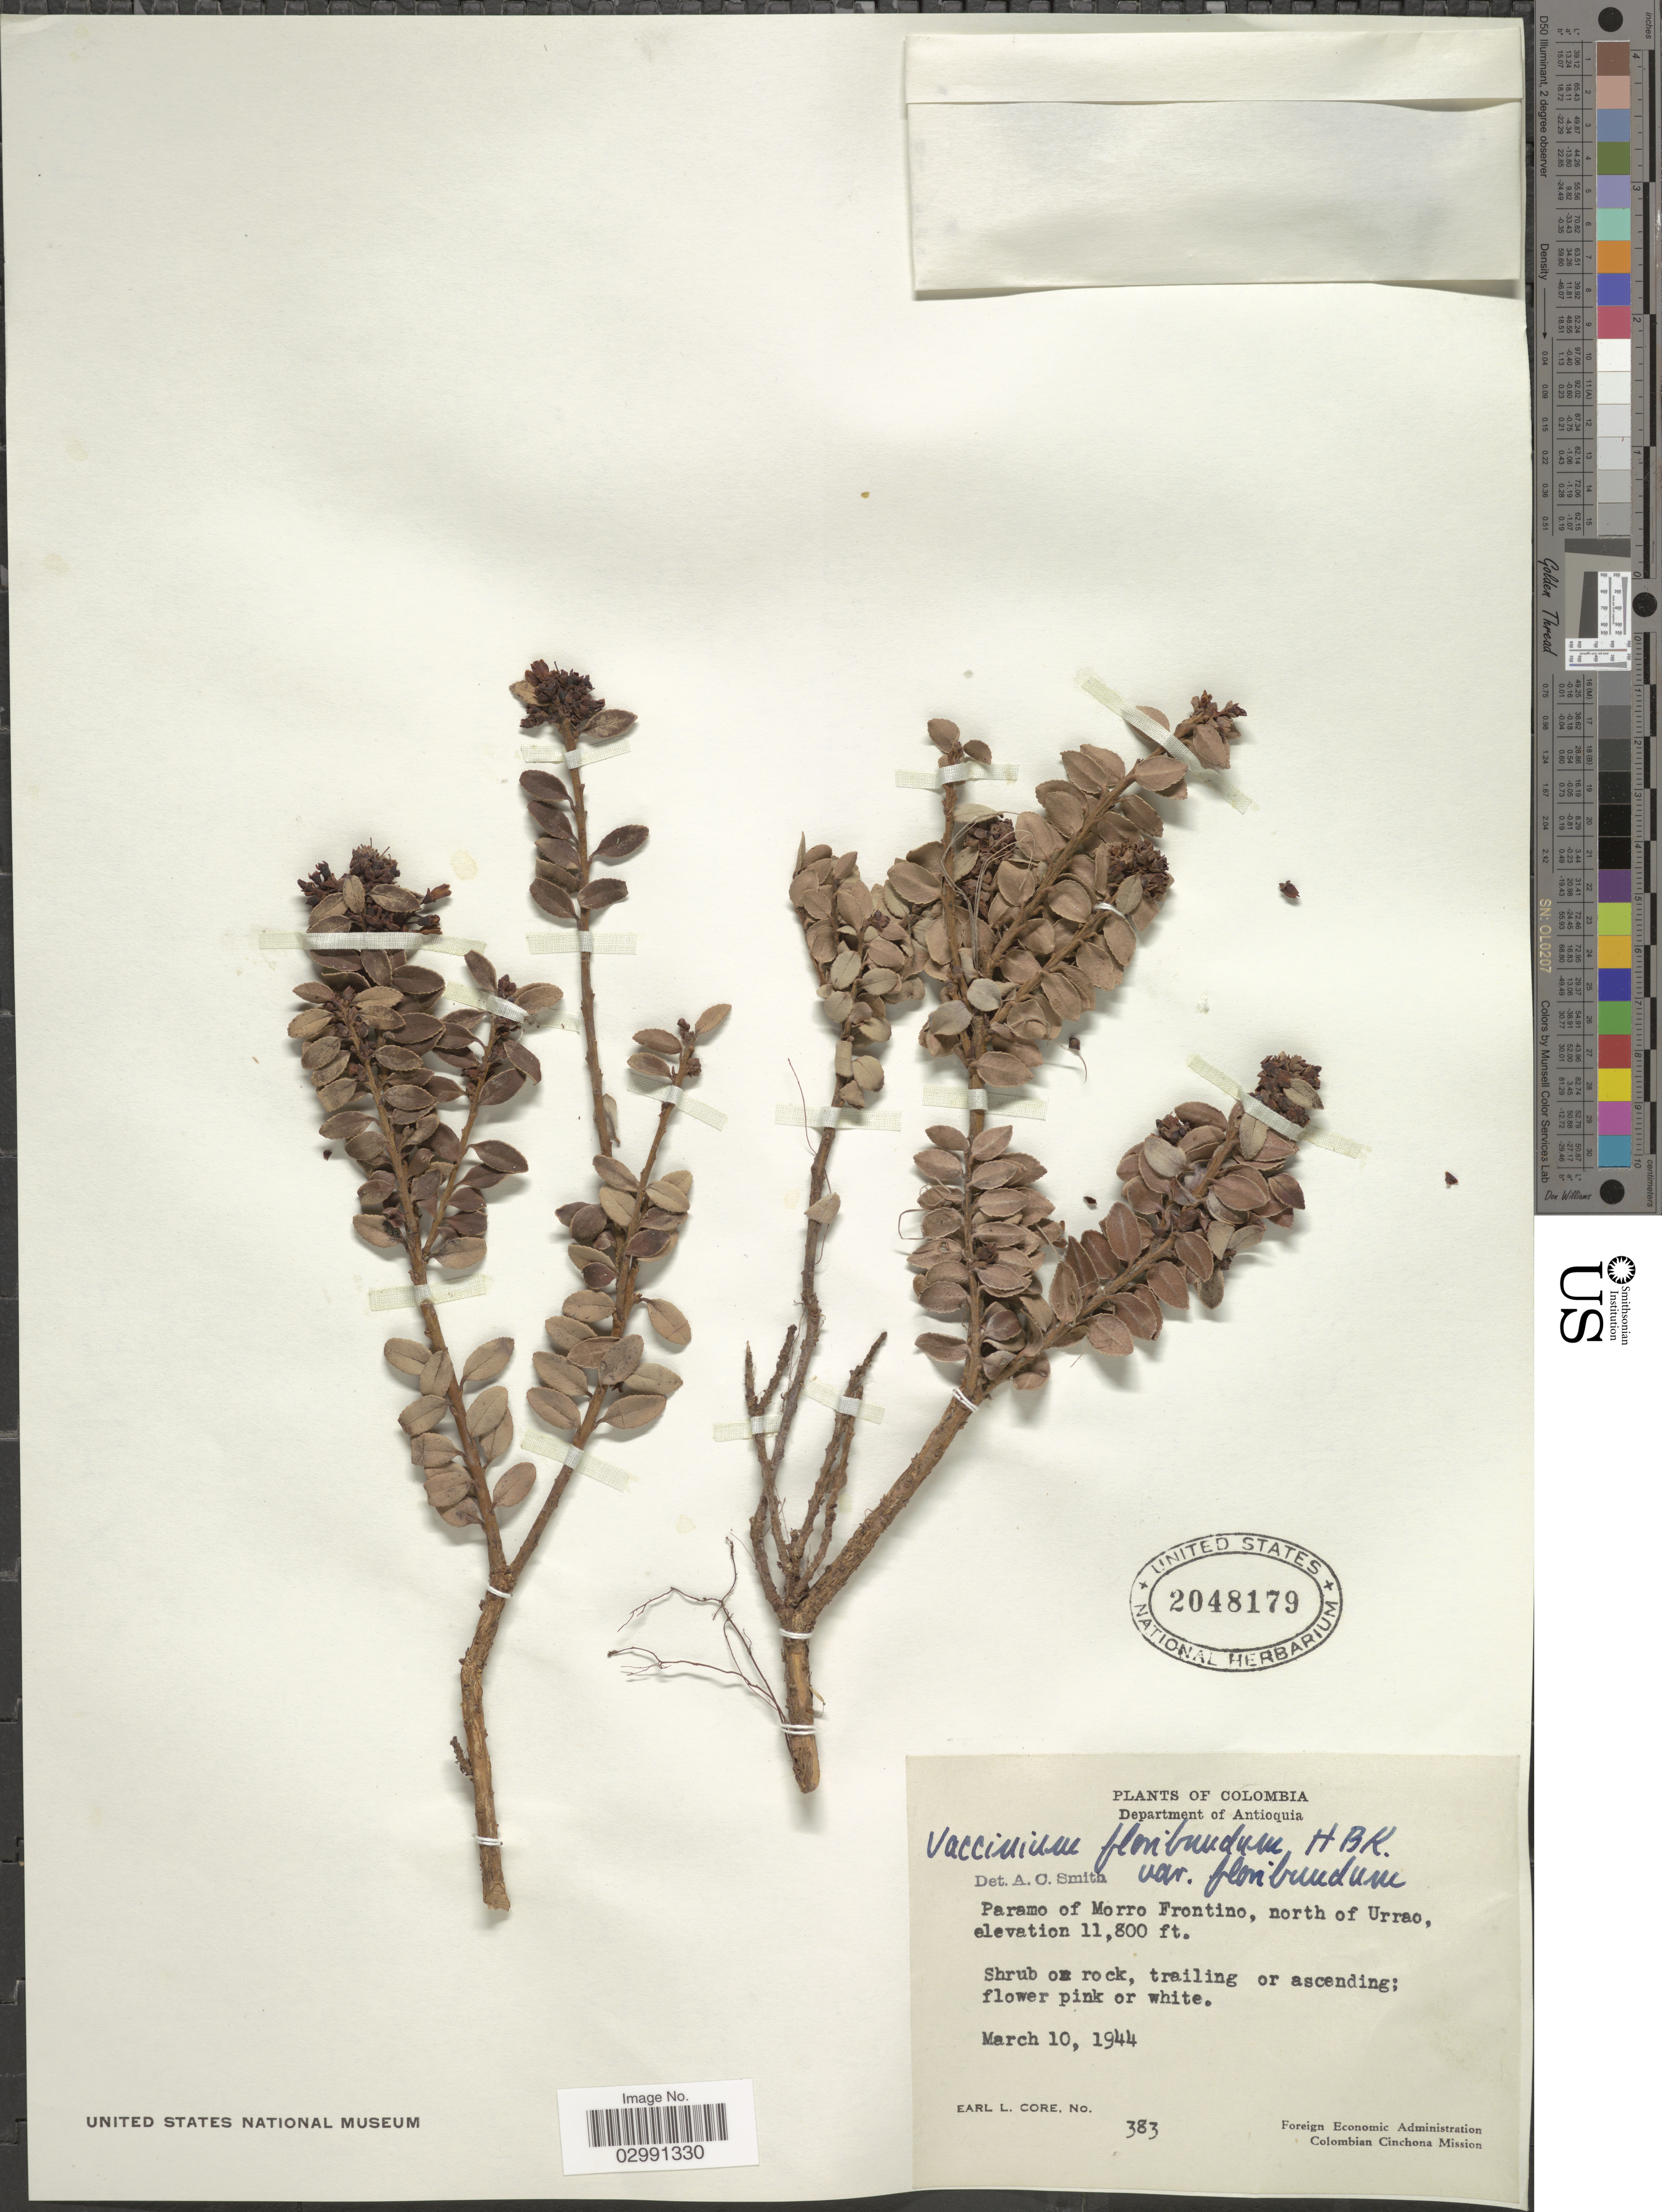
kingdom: Plantae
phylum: Tracheophyta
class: Magnoliopsida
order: Ericales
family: Ericaceae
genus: Vaccinium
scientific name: Vaccinium floribundum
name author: Kunth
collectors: E. L. Core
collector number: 383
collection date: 1944-03-10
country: Colombia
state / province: Antioquia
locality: Deptartment of Antioquia. Paramo of Morro Frontino, north of Urrao.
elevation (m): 3597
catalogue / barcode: US 2048179